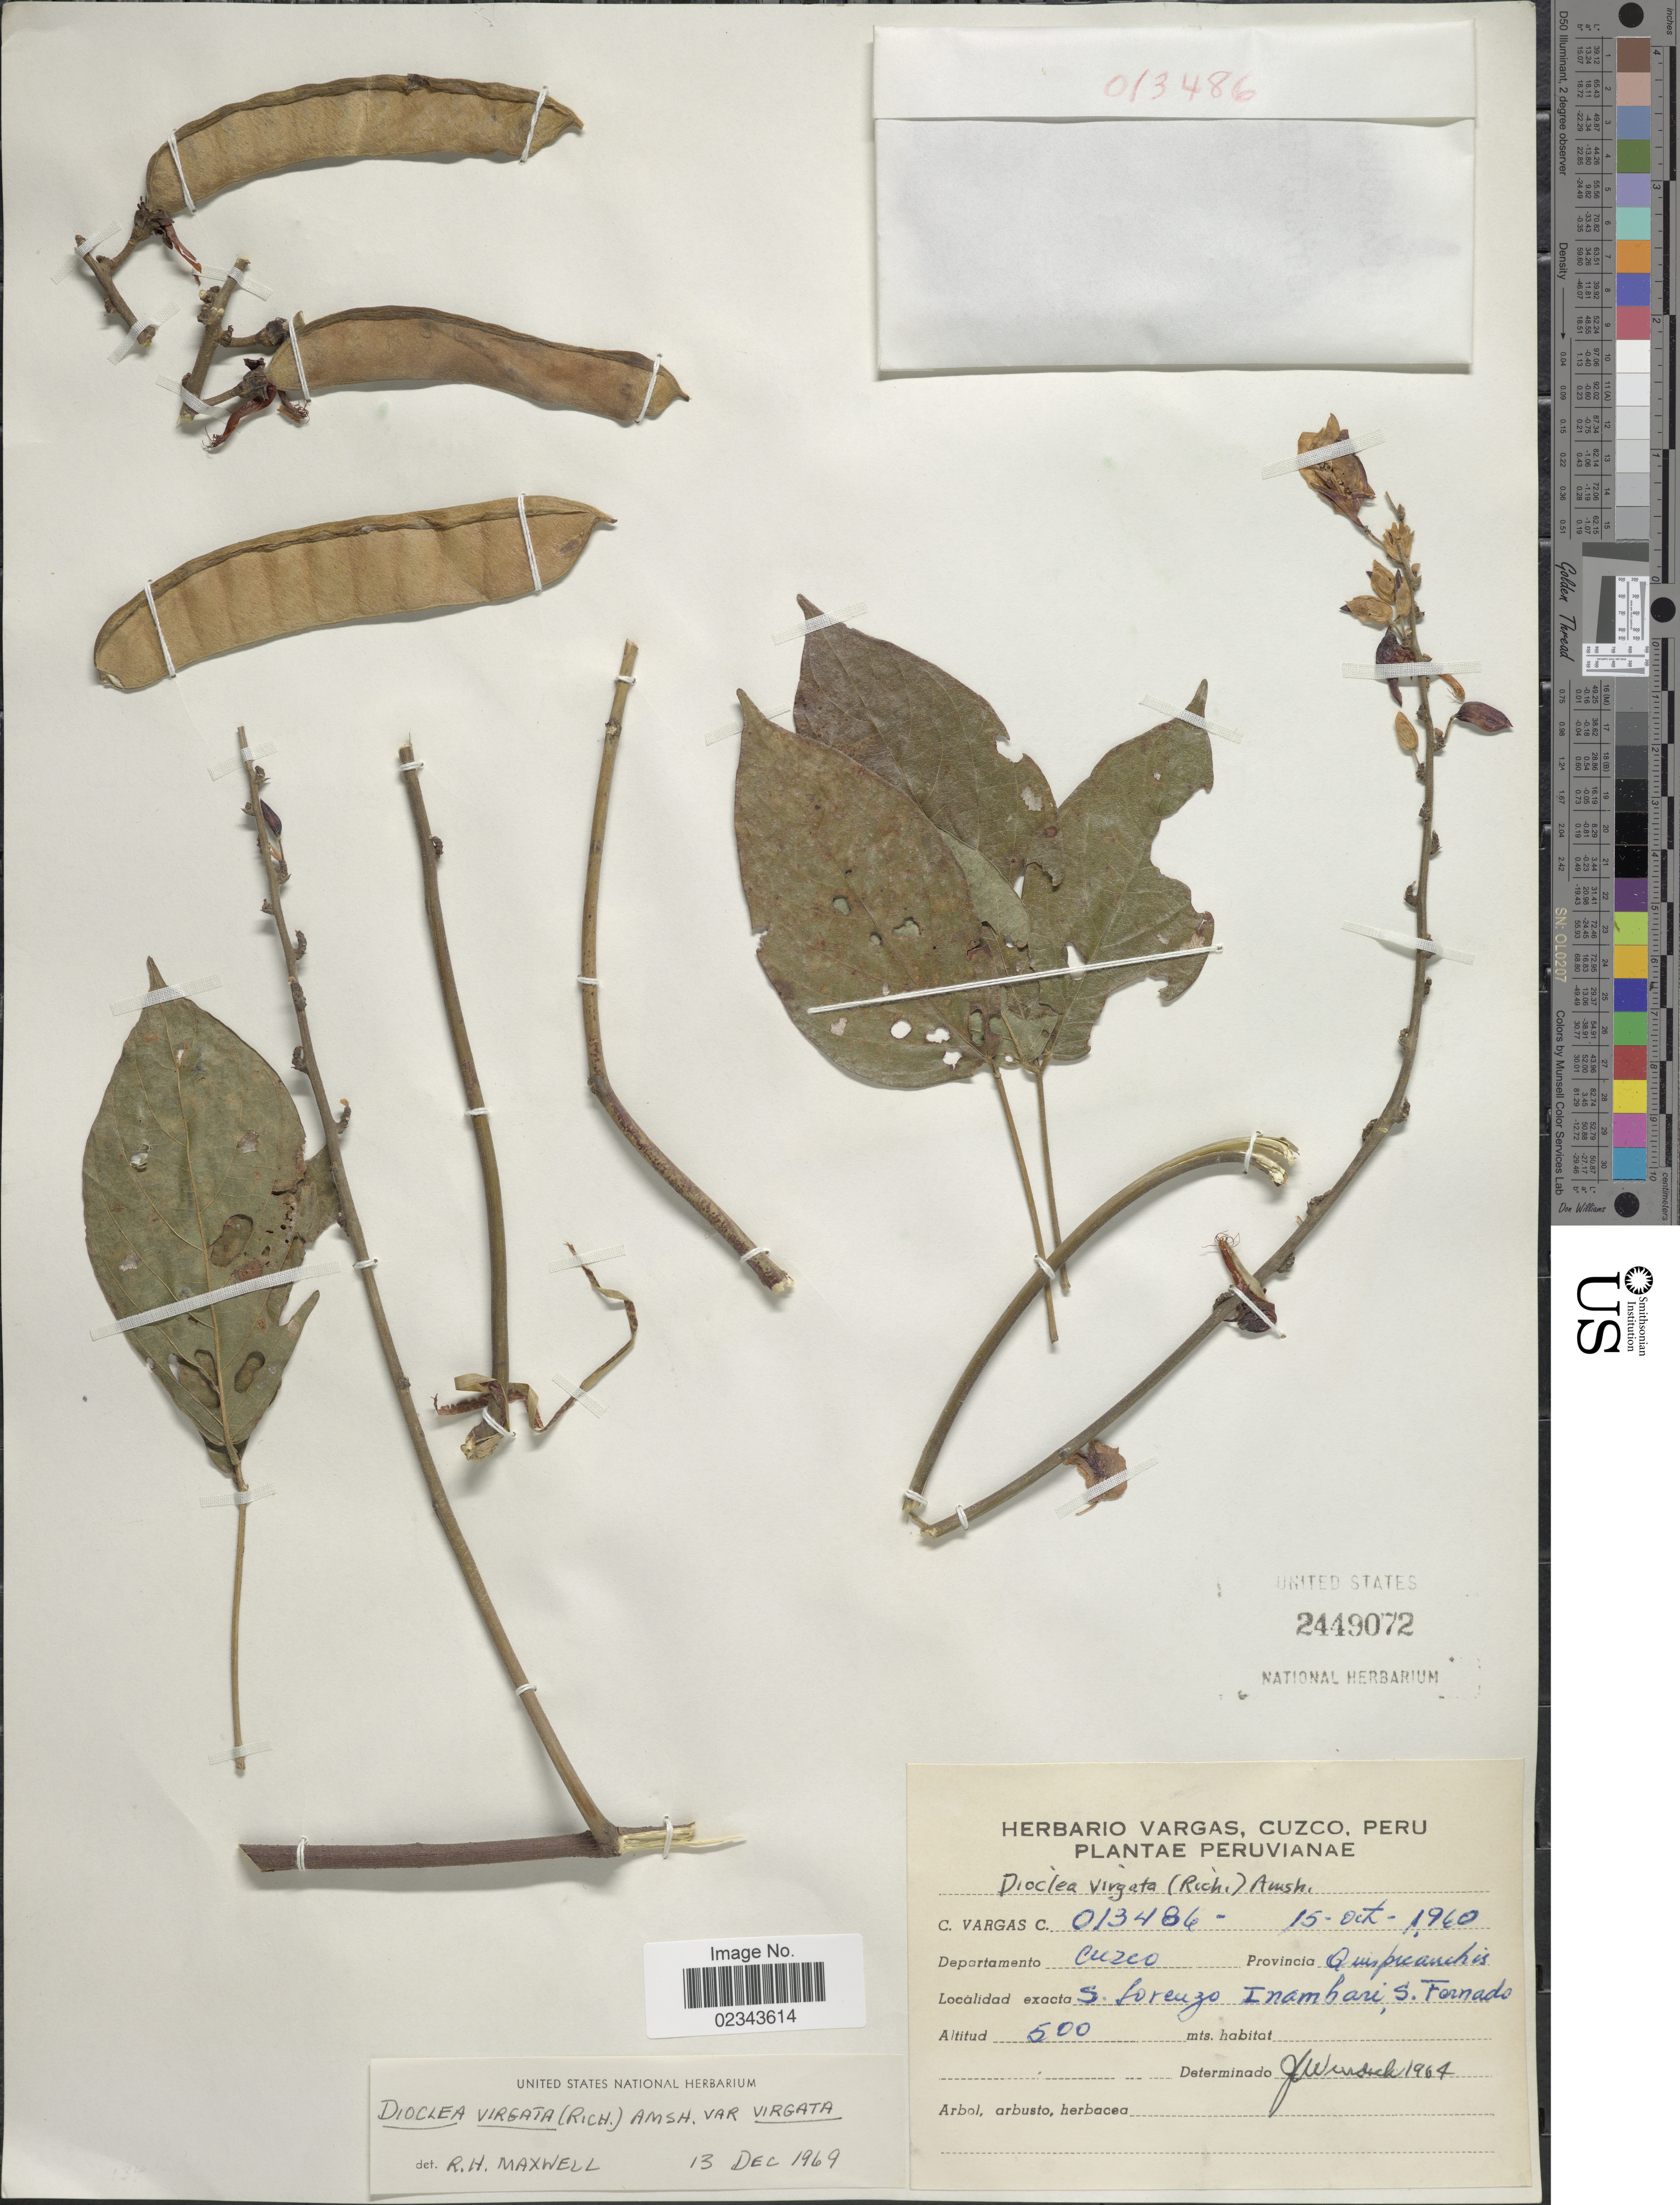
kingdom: Plantae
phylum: Tracheophyta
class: Magnoliopsida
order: Fabales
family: Fabaceae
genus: Dioclea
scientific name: Dioclea virgata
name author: (Rich.) Amshoff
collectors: C. Vargas Calderón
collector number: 013486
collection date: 1960-10-15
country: Peru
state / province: Cusco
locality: Departamento Cuzco, Provincia Quispicanchis, S. Lorenzo Inambari, S. Fernando.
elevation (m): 500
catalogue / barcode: US 2449072